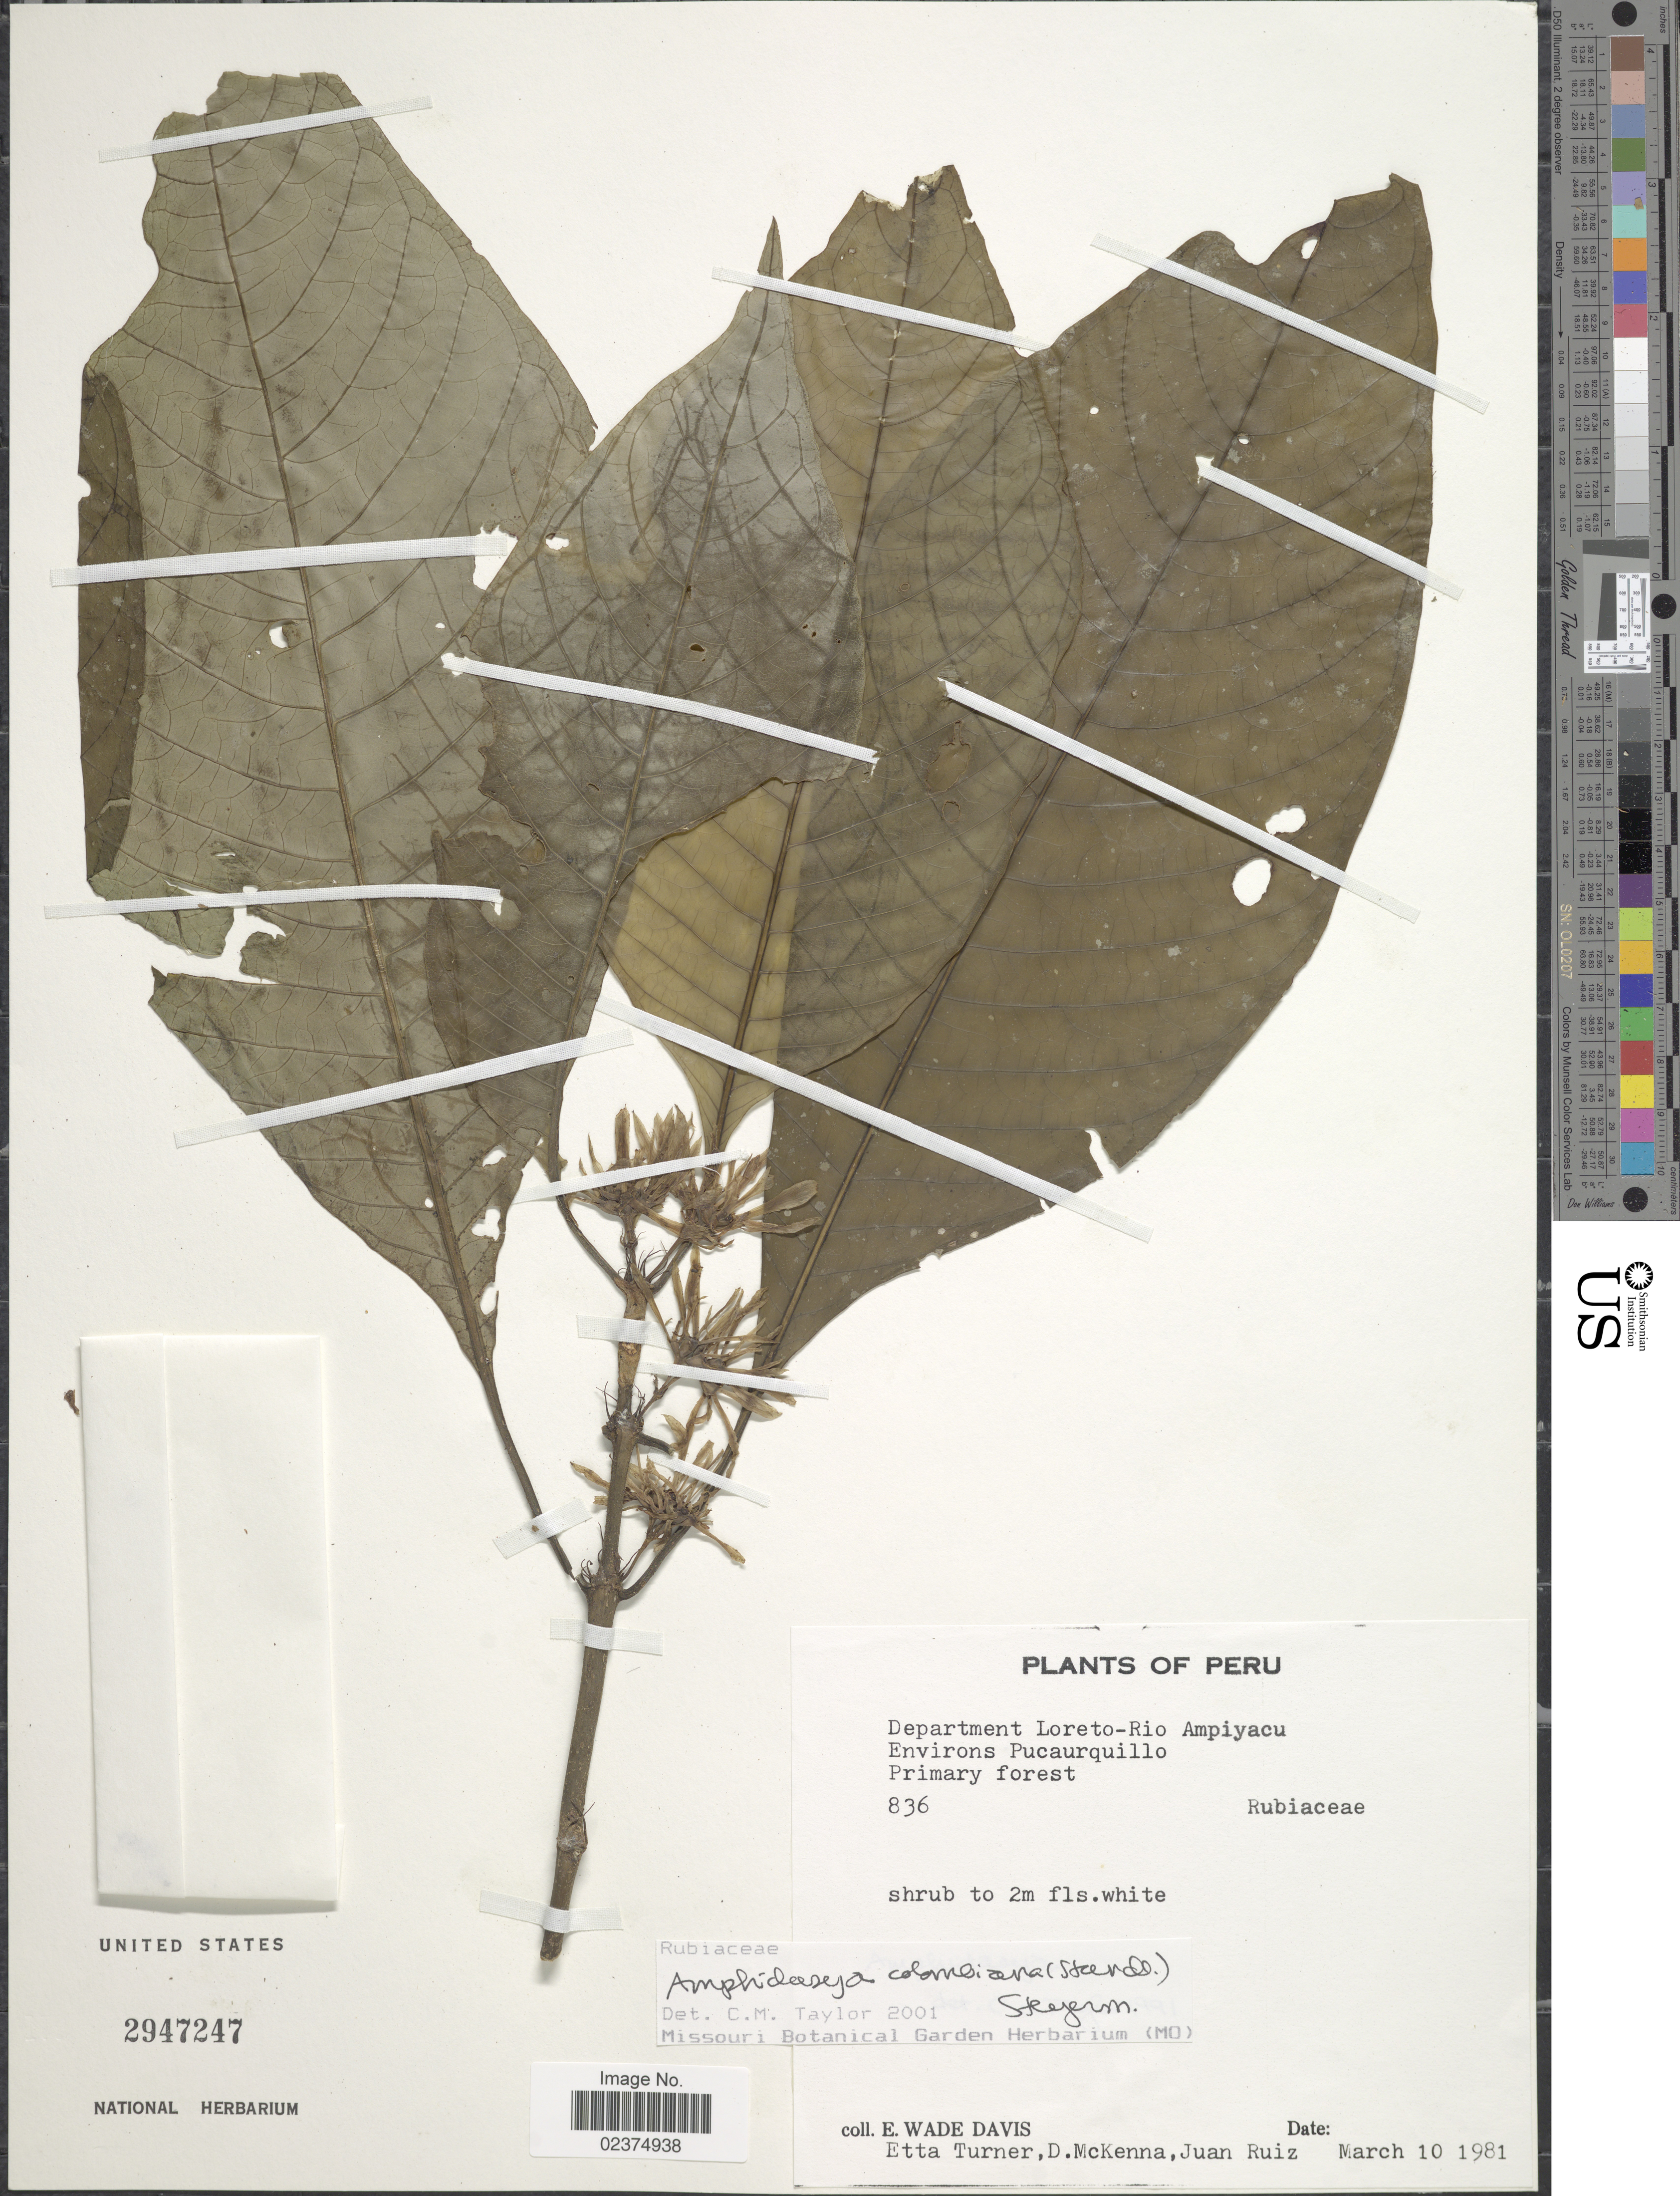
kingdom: Plantae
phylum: Tracheophyta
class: Magnoliopsida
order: Gentianales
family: Rubiaceae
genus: Amphidasya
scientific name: Amphidasya colombiana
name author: (Standl.) Steyerm.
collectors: E. Wade-Davis, E. Turner, D. McKenna & J. Ruiz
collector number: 836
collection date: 1981-03-10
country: Peru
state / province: Loreto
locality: Department Loreto - Rio Ampiyacu. Environs Pucaurquillo.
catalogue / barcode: US 2947247